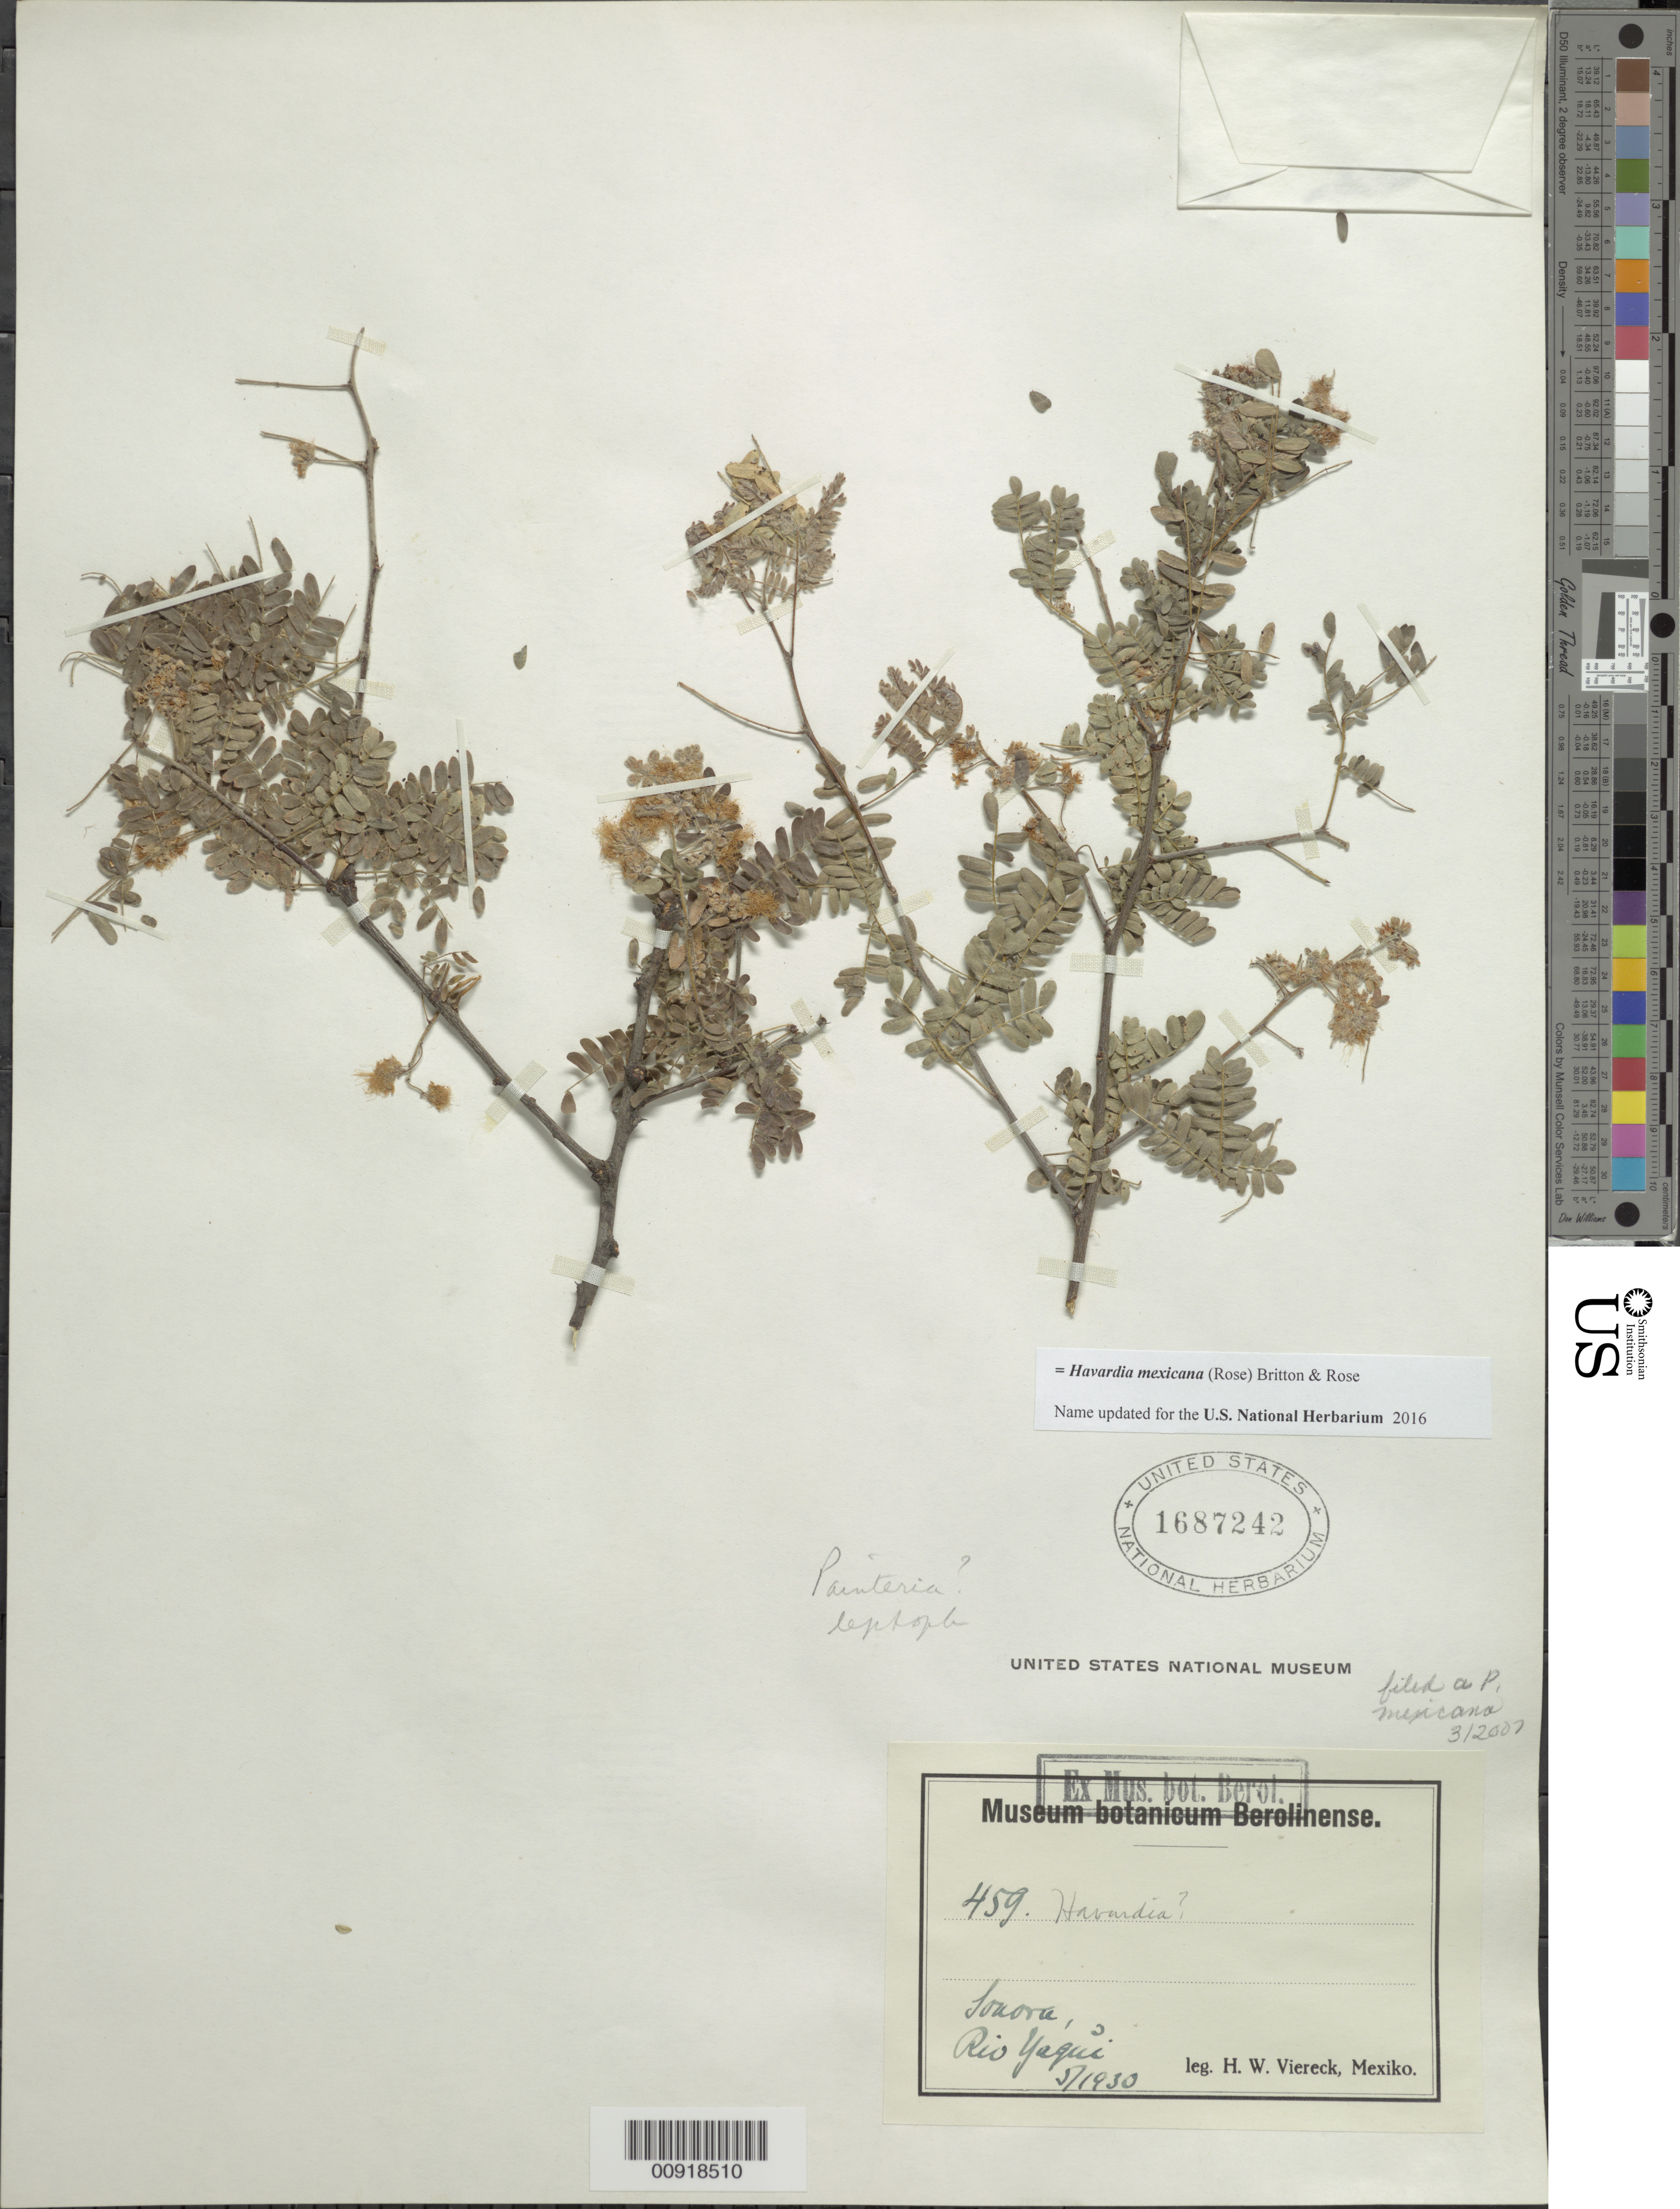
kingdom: Plantae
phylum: Tracheophyta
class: Magnoliopsida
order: Fabales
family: Fabaceae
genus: Havardia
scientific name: Havardia mexicana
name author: (Rose) Britton & Rose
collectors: H. W. Viereck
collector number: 459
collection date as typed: May 1930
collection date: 1930-05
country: Mexico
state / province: Sonora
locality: Sonora, Río Yaqui.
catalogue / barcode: US 1687242